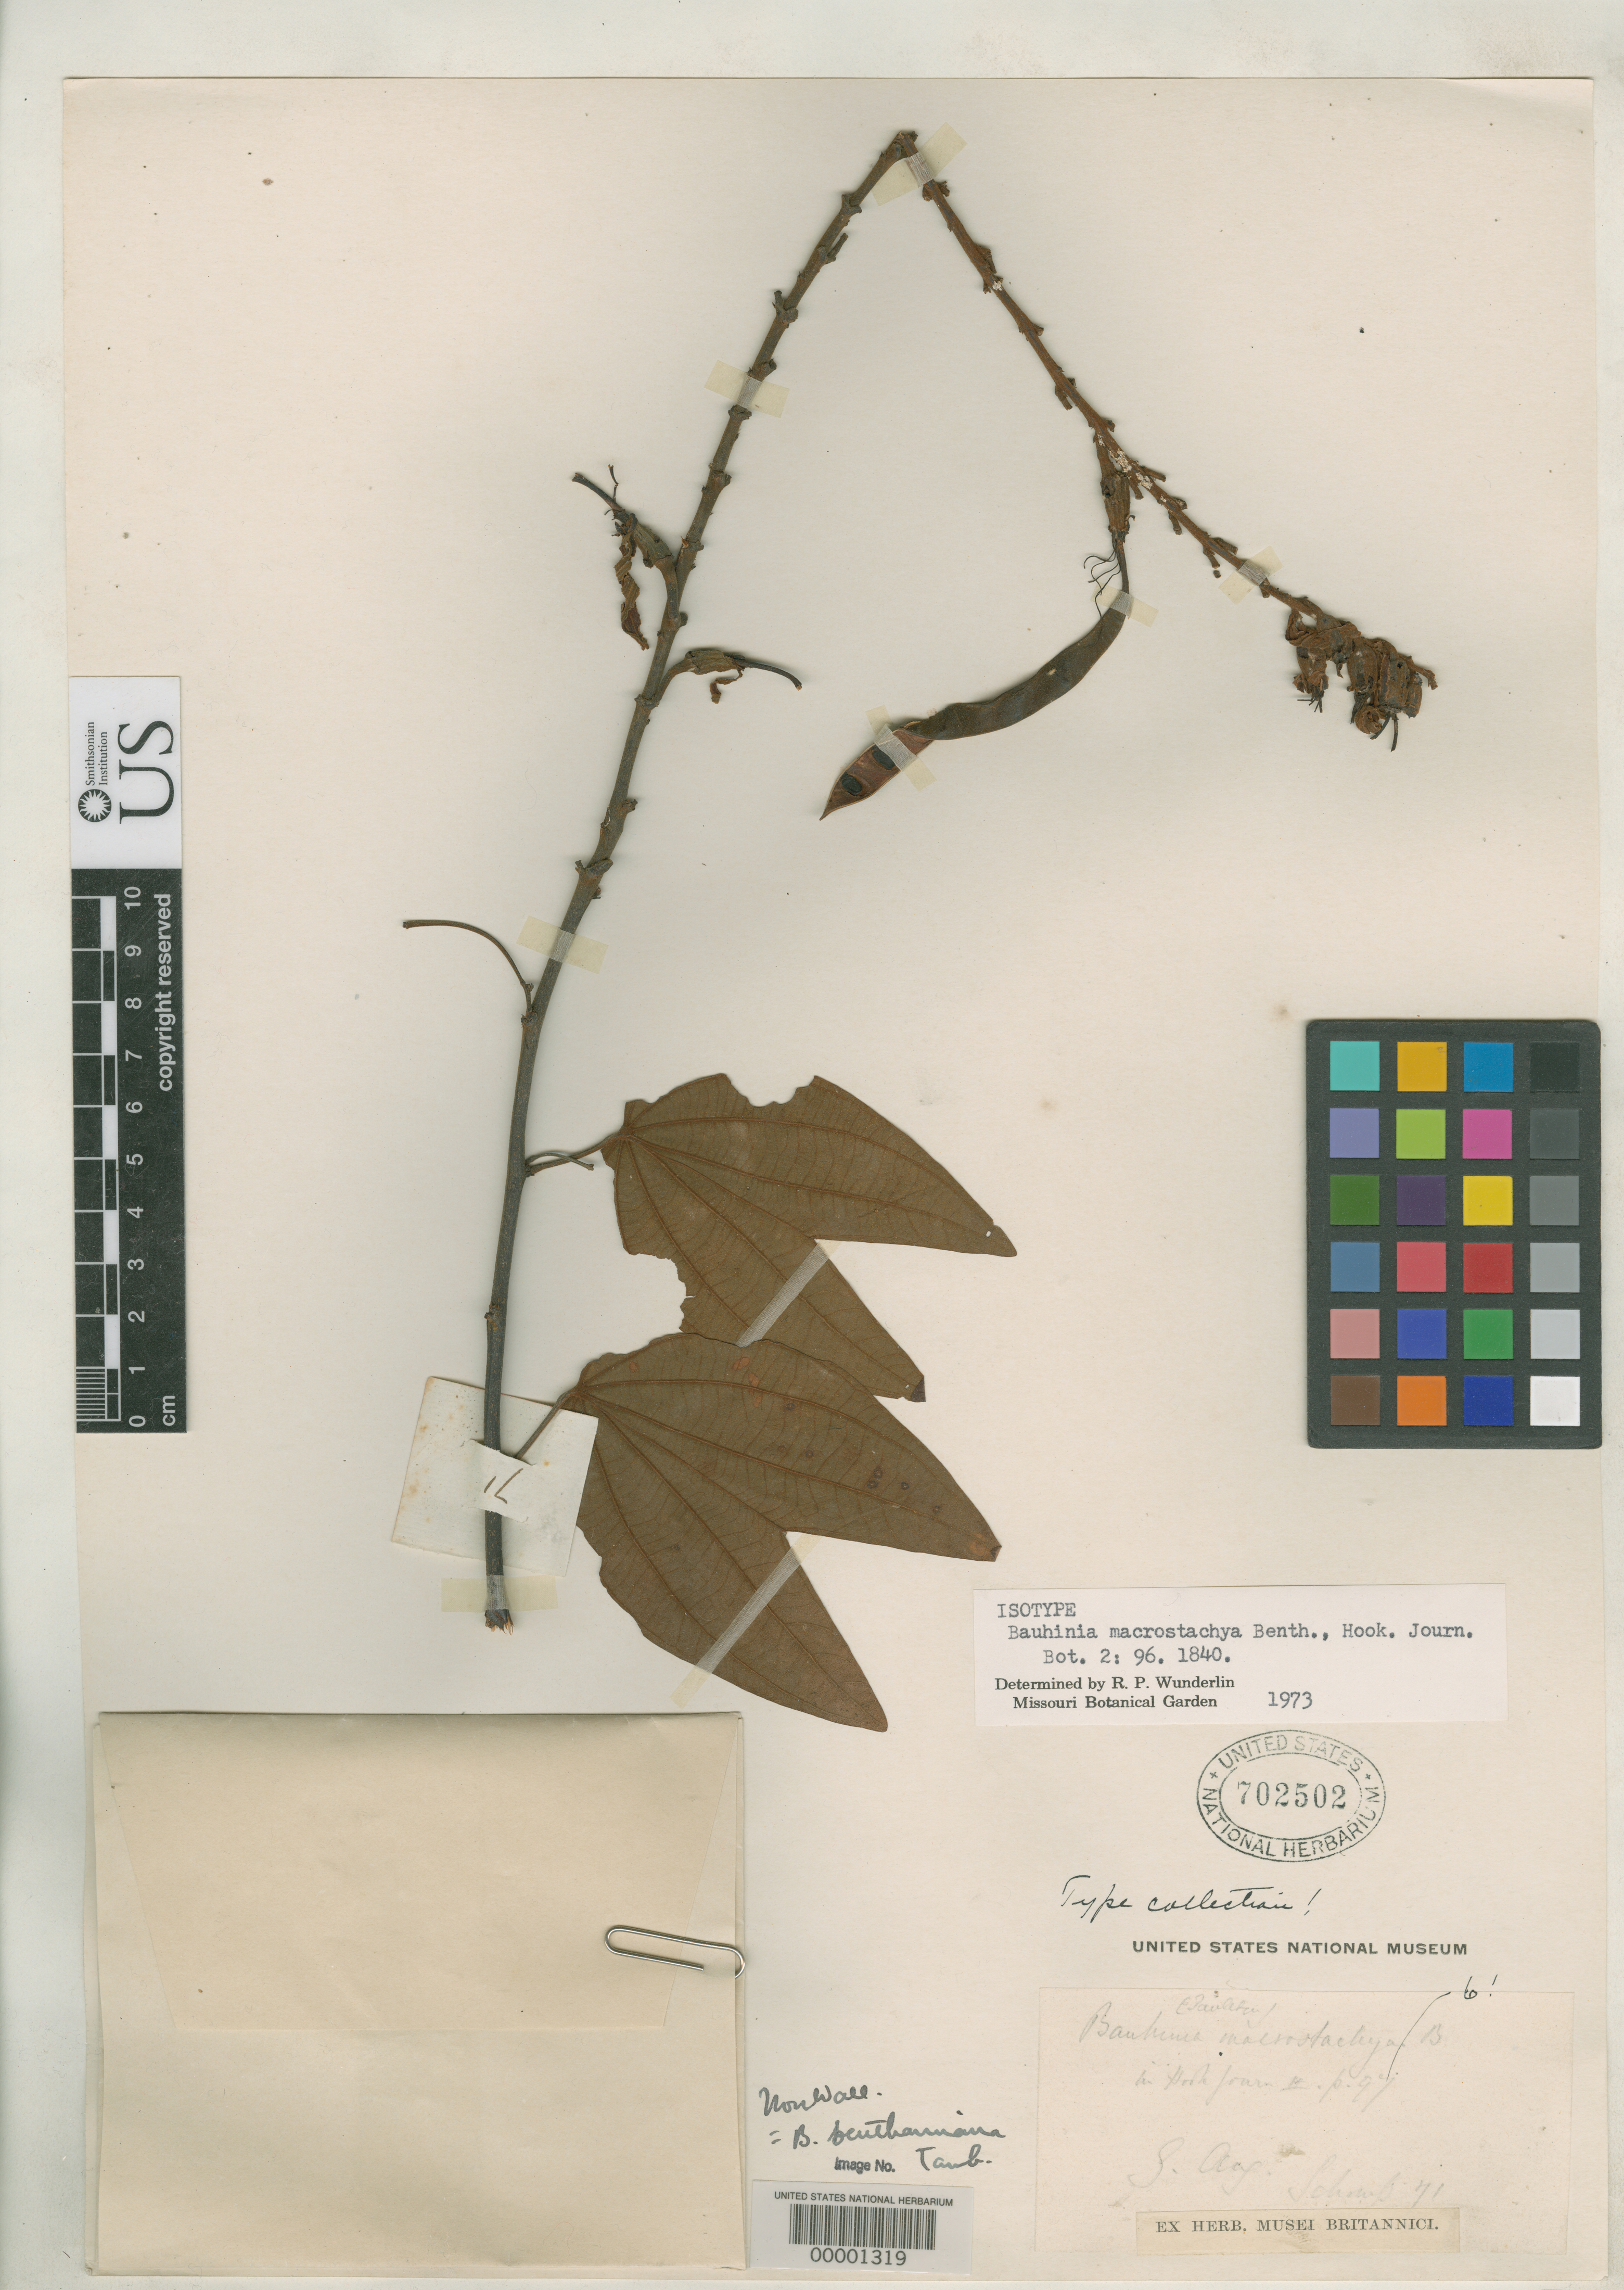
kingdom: Plantae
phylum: Tracheophyta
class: Magnoliopsida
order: Fabales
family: Fabaceae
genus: Bauhinia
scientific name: Bauhinia macrostachya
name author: Benth.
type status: Isotype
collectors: R. H. Schomburgk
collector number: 71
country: Guyana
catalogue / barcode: US 702502